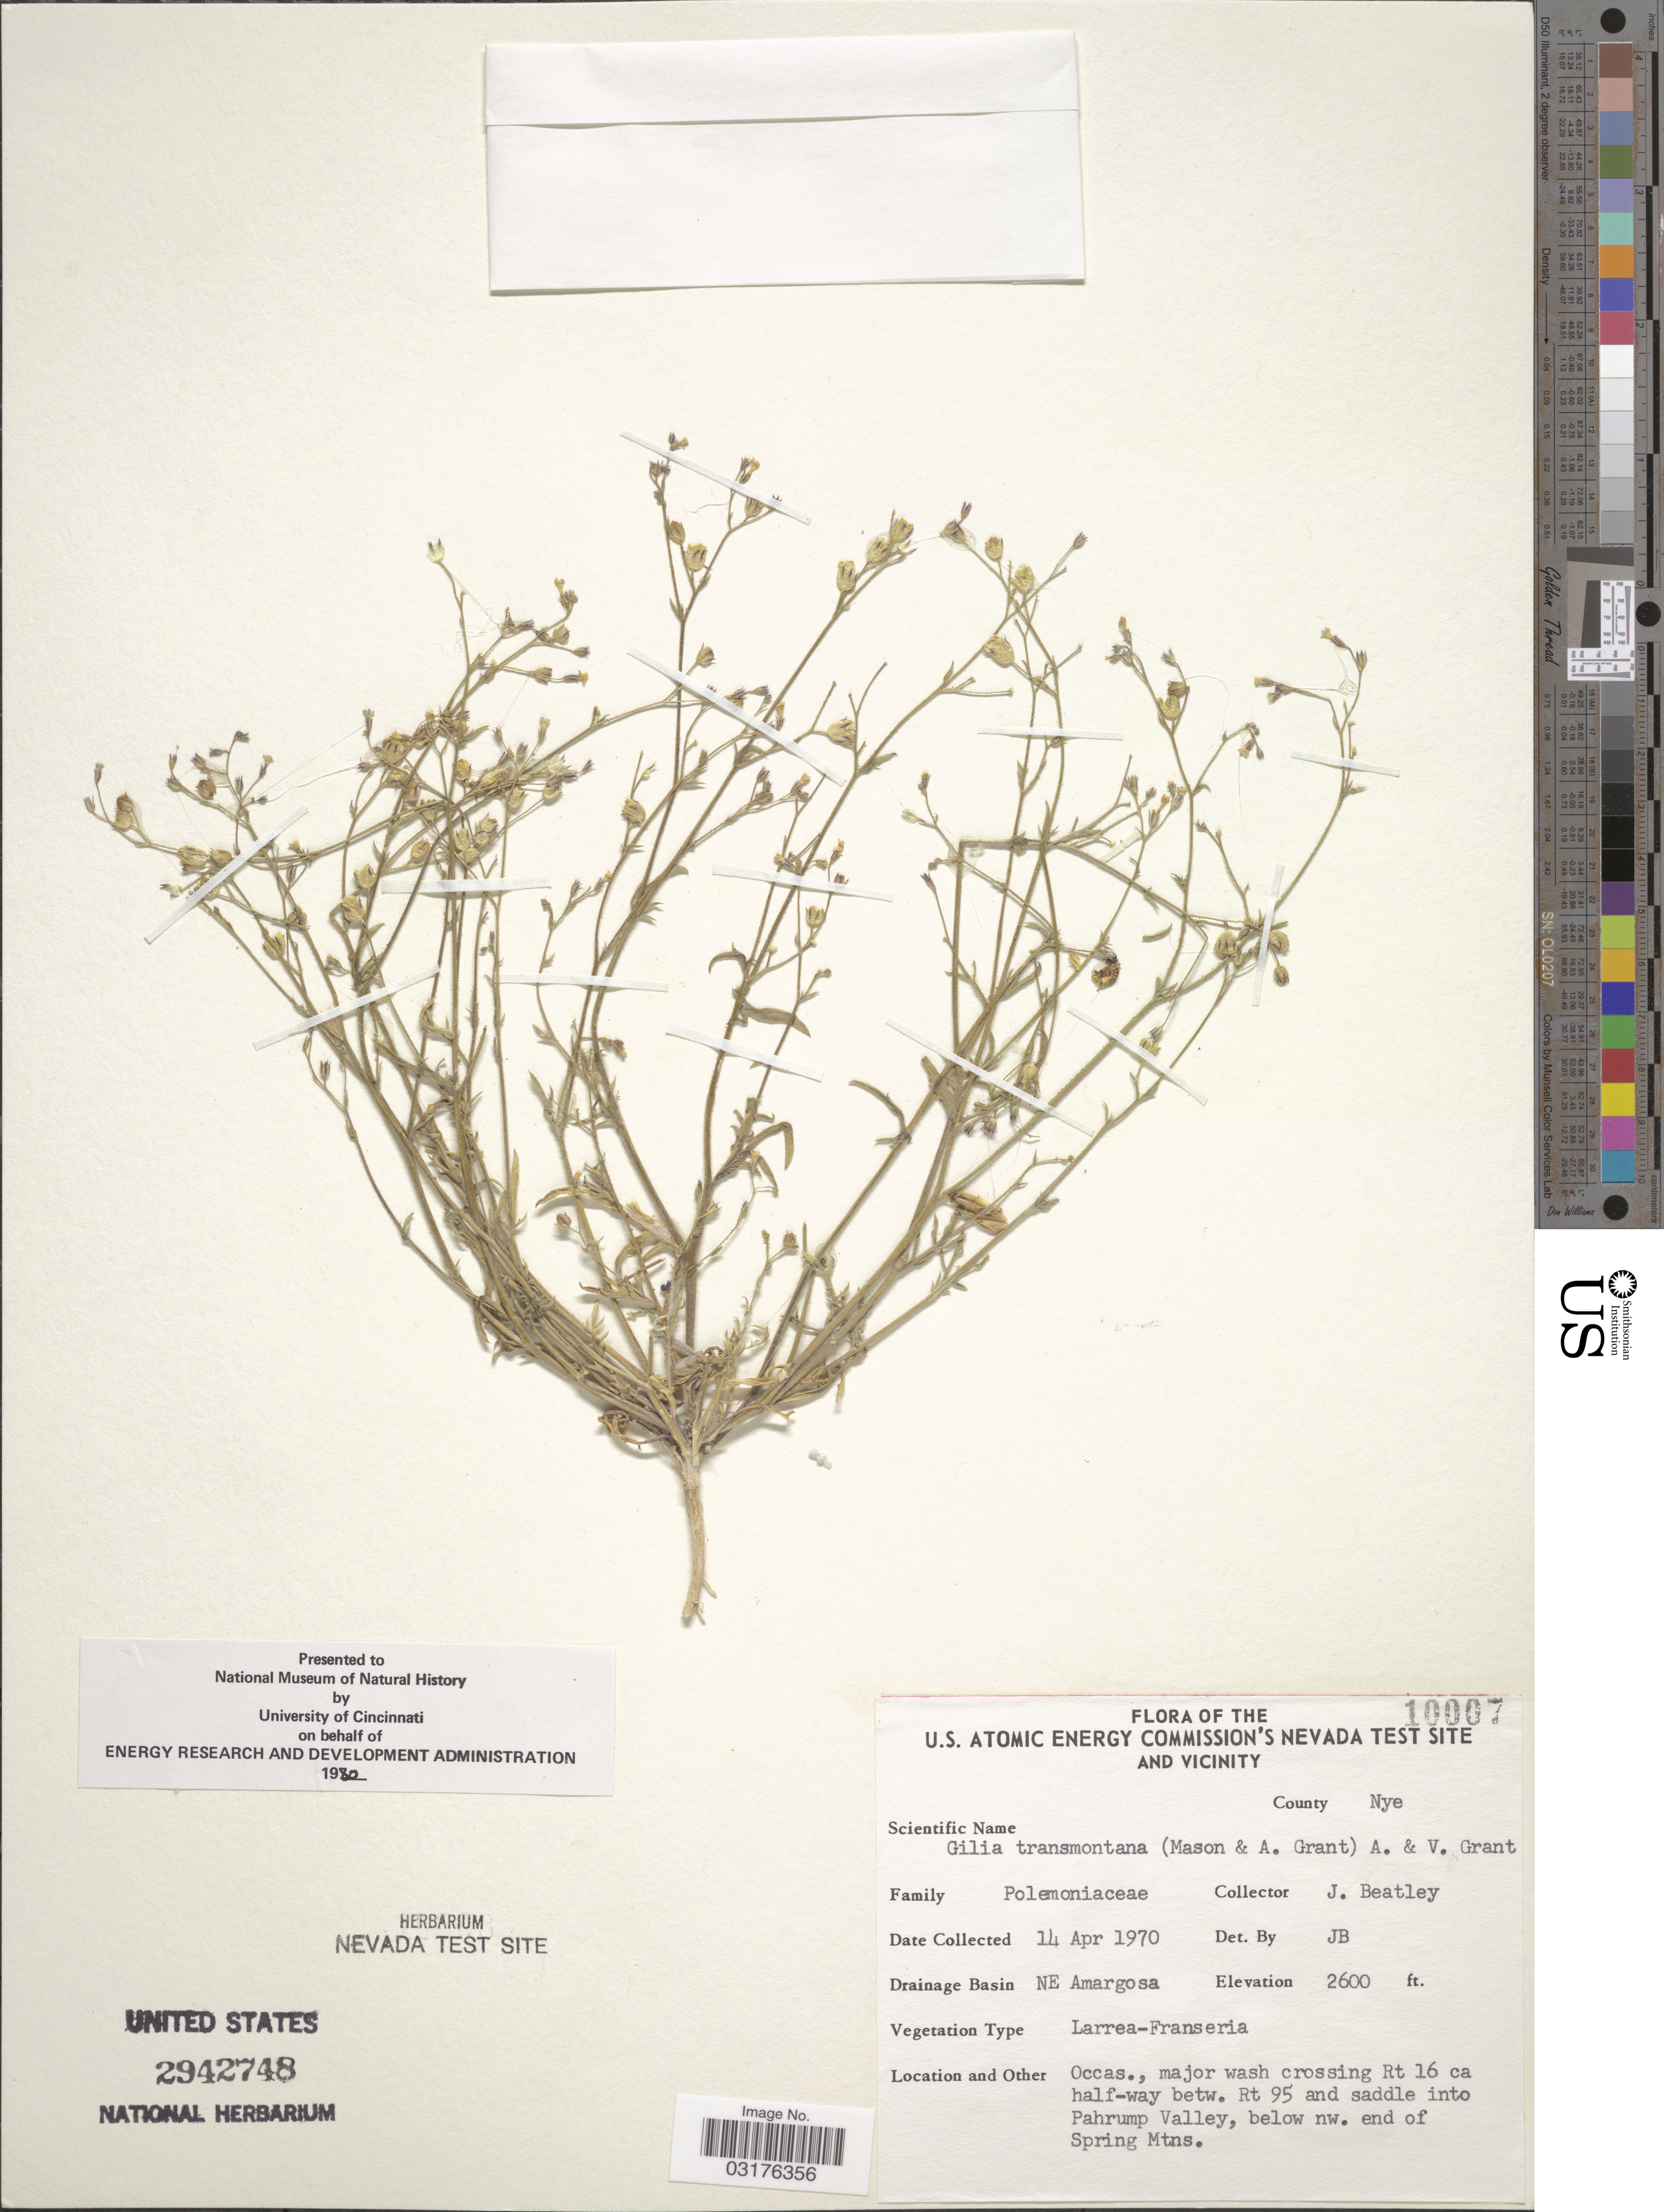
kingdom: Plantae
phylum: Tracheophyta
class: Magnoliopsida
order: Ericales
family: Polemoniaceae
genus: Gilia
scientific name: Gilia transmontana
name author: (H. Mason & A.D. Grant) A.D. Grant & V.E. Grant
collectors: J. C. Beatley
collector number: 10007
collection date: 1970-04-14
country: United States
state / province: Nevada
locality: U.S. Atomic Energy Commission's Nevada Test Site and Vicinity, County Nye, Drainage Basin NE Amargosa, Occas., major wash crossing Rt 16 ca half-way betw. Rt 95 and saddle into Pahrump Valley, below nw. end of Spring Mtns.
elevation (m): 792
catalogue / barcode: US 2942748